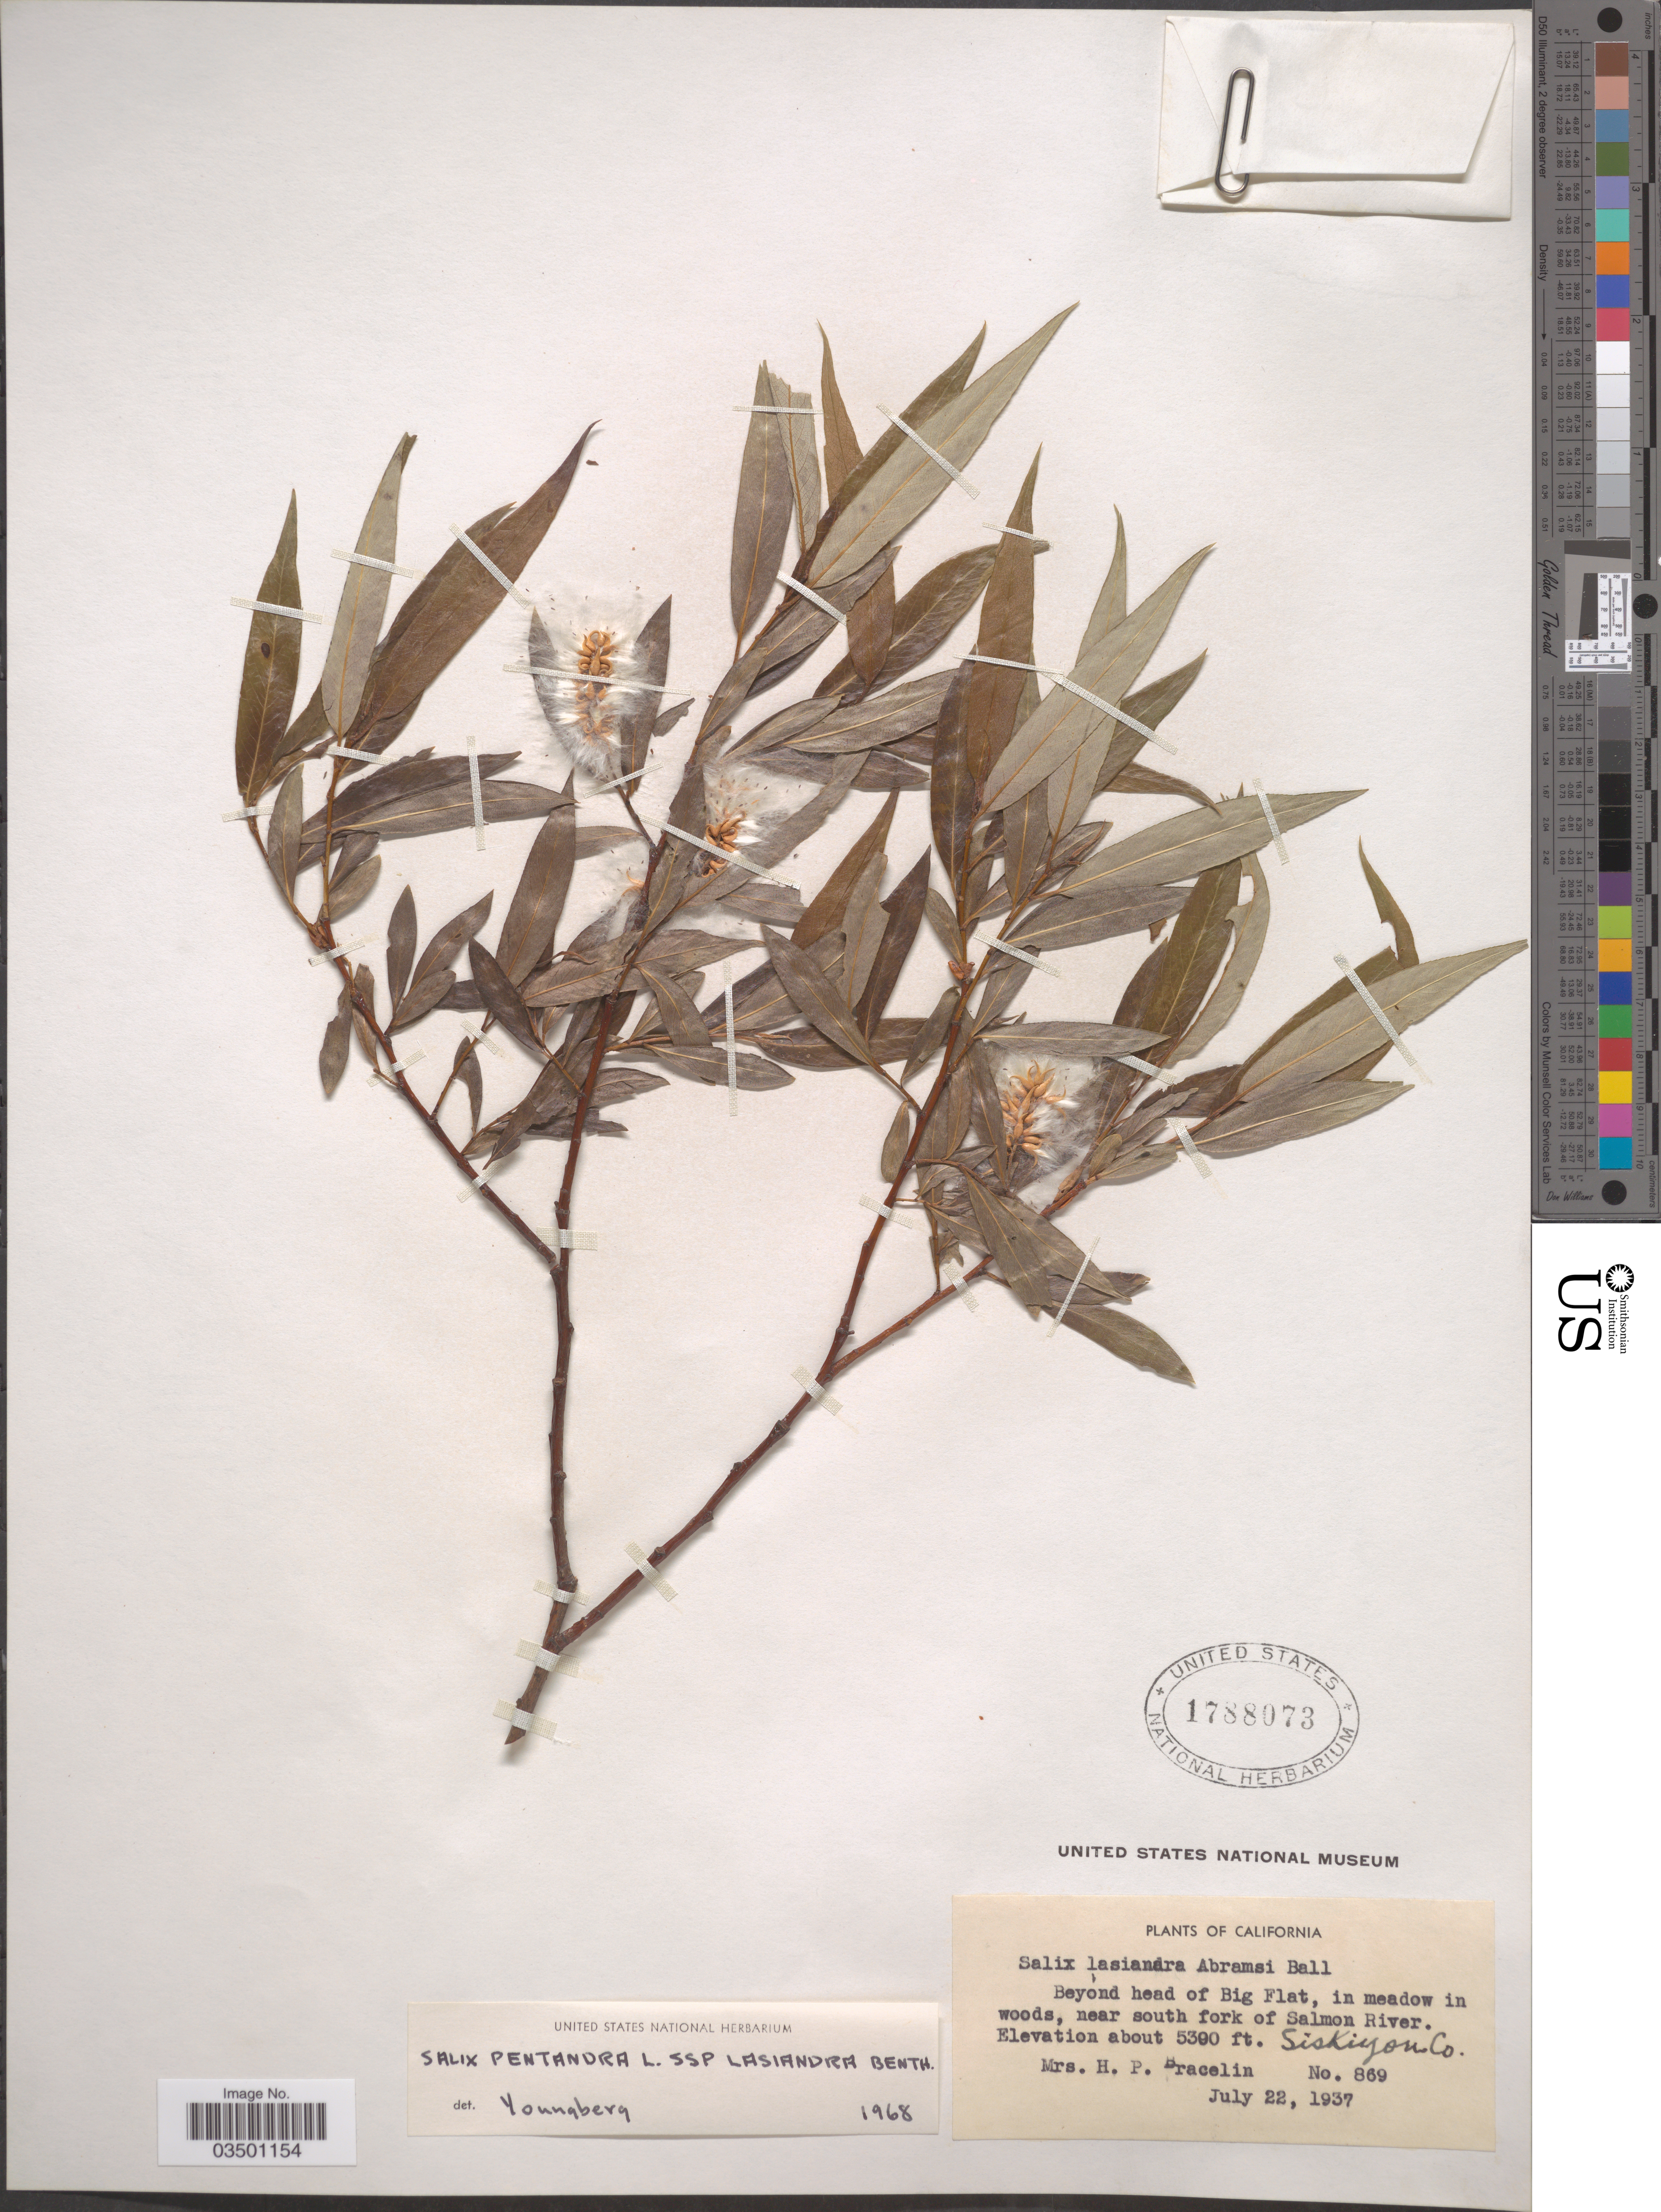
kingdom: Plantae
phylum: Tracheophyta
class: Magnoliopsida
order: Malpighiales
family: Salicaceae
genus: Salix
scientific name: Salix lasiandra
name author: Benth.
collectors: H. Bracelin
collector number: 869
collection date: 1937-07-22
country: United States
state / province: California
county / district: Siskiyou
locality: Beyond head of Big Flat, in meadow in woods, near south fork of Salmon River. Siskiyou Co.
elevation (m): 1643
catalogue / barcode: US 1788073